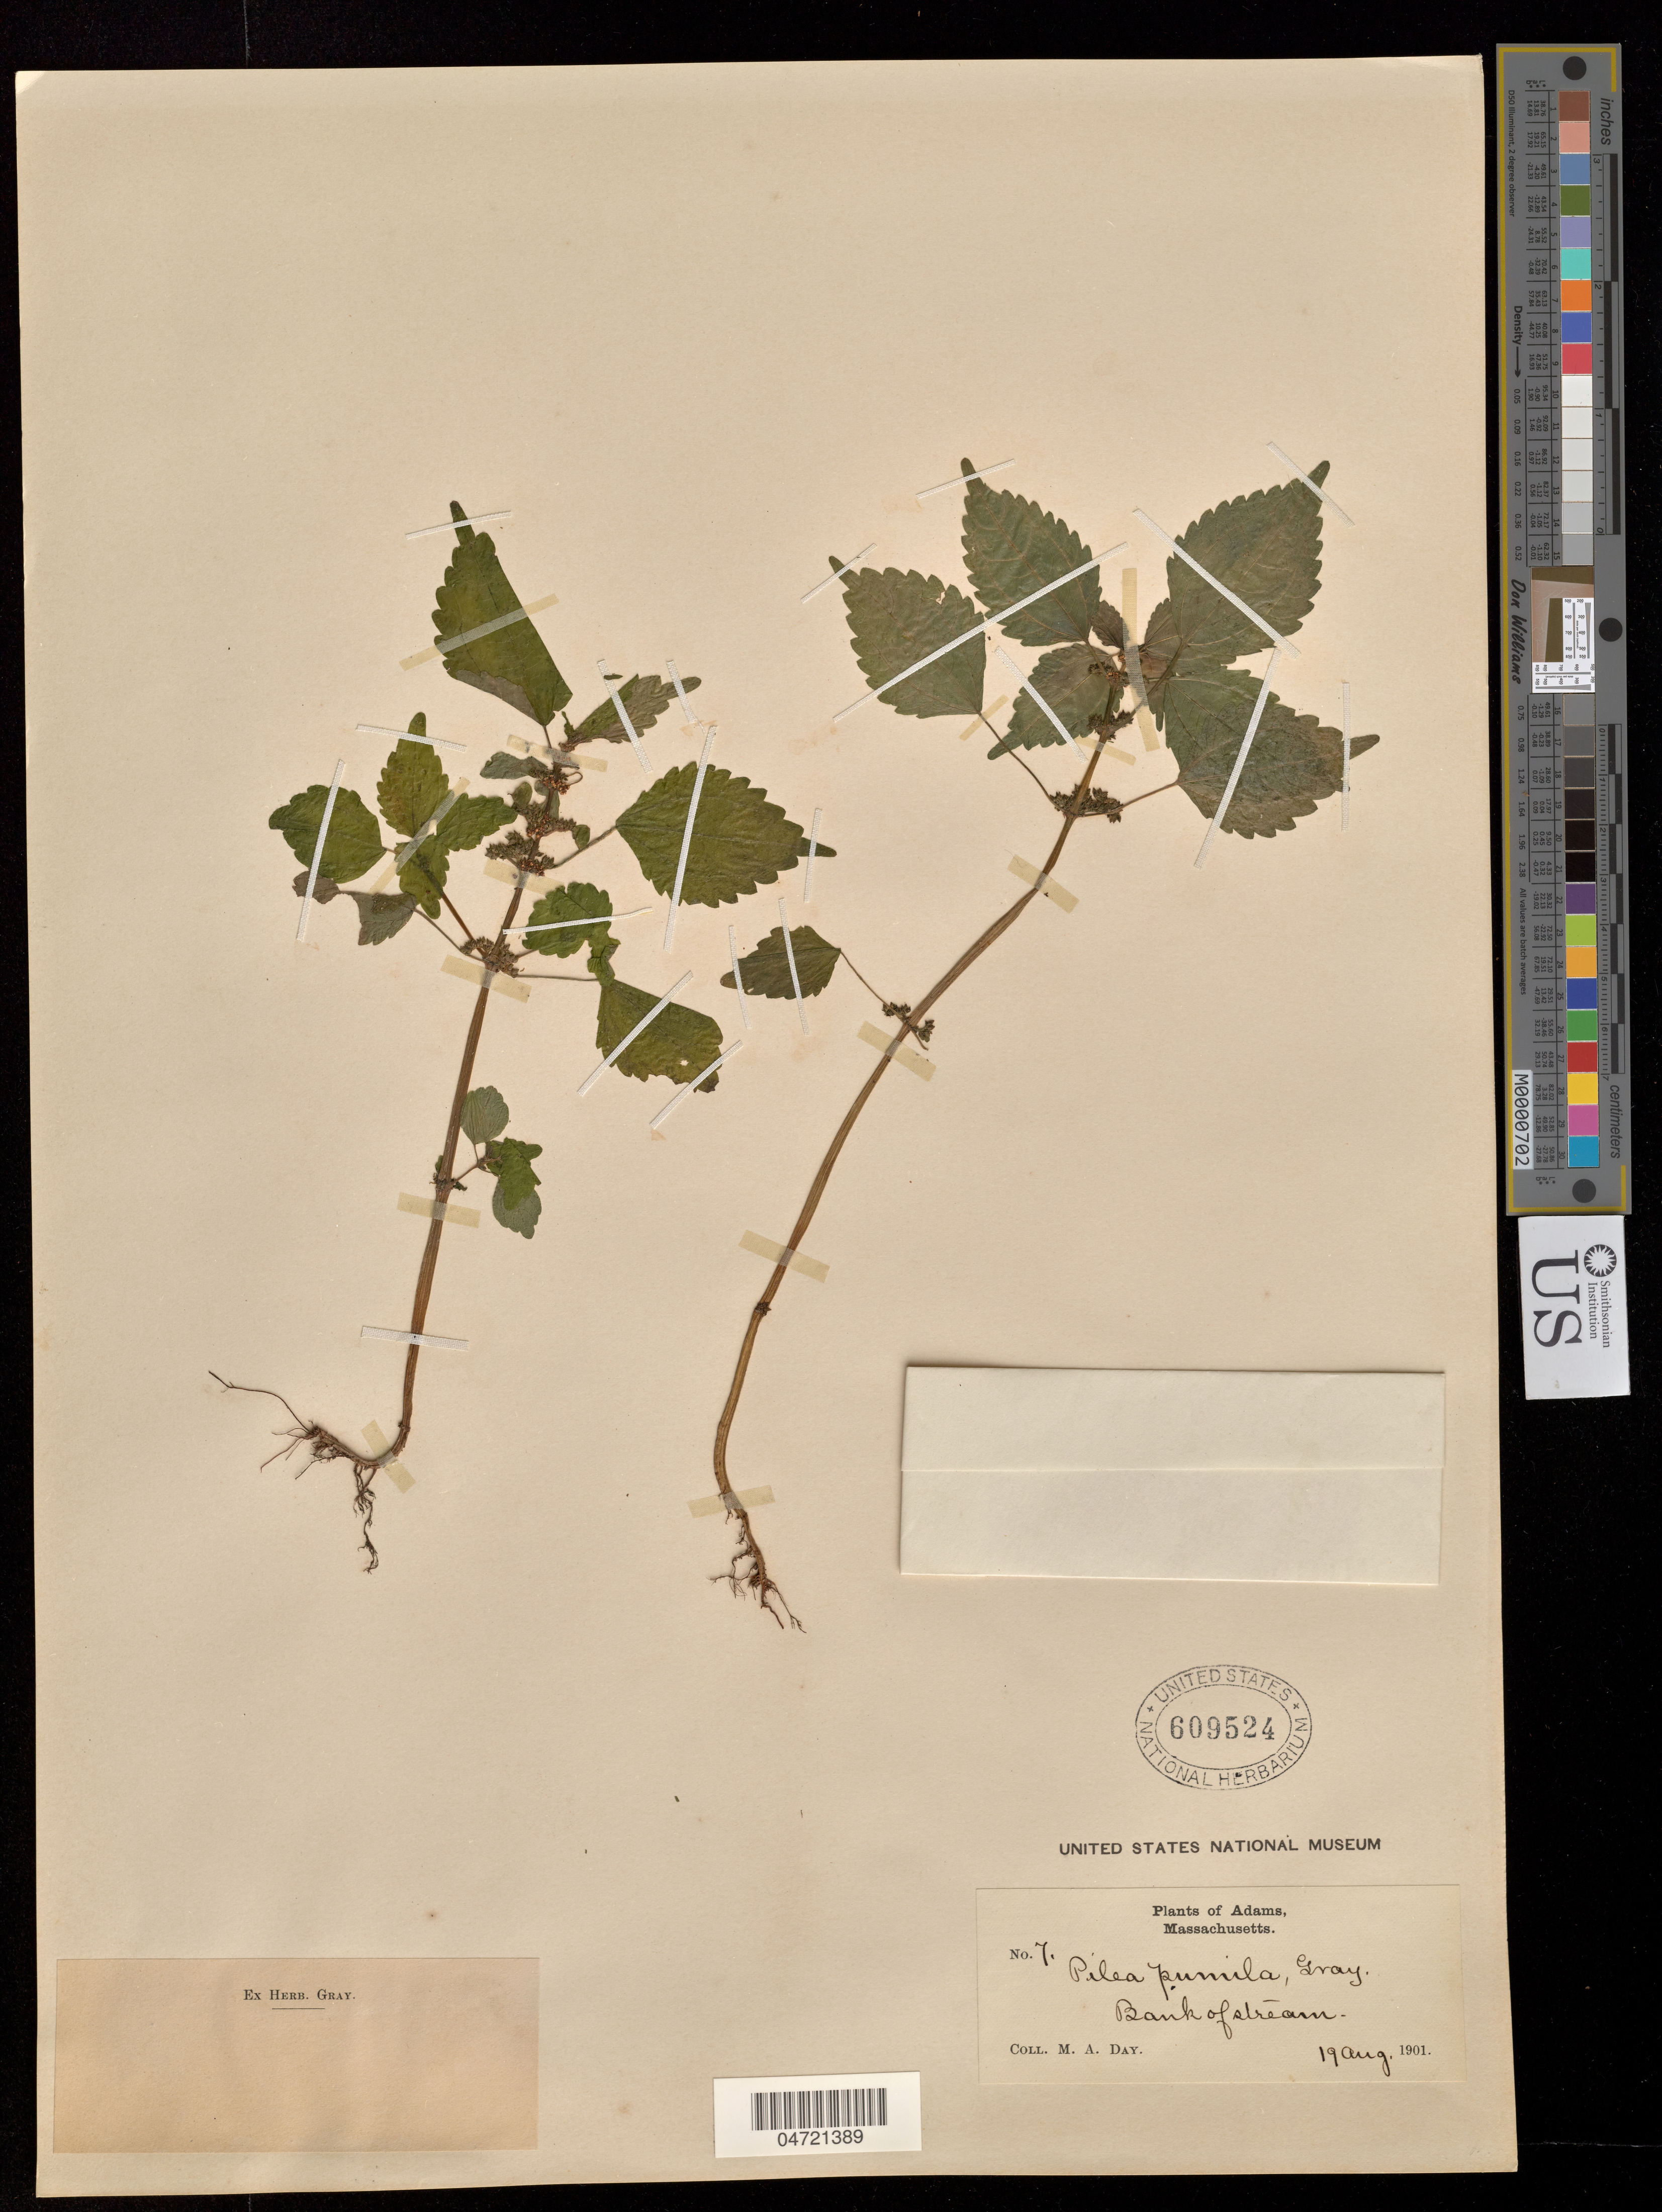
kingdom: Plantae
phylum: Tracheophyta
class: Magnoliopsida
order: Rosales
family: Urticaceae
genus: Pilea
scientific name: Pilea pumila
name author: (L.) A. Gray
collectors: M. Day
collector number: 7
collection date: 1901-08-19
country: United States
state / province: Massachusetts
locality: Adams.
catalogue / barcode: US 609524